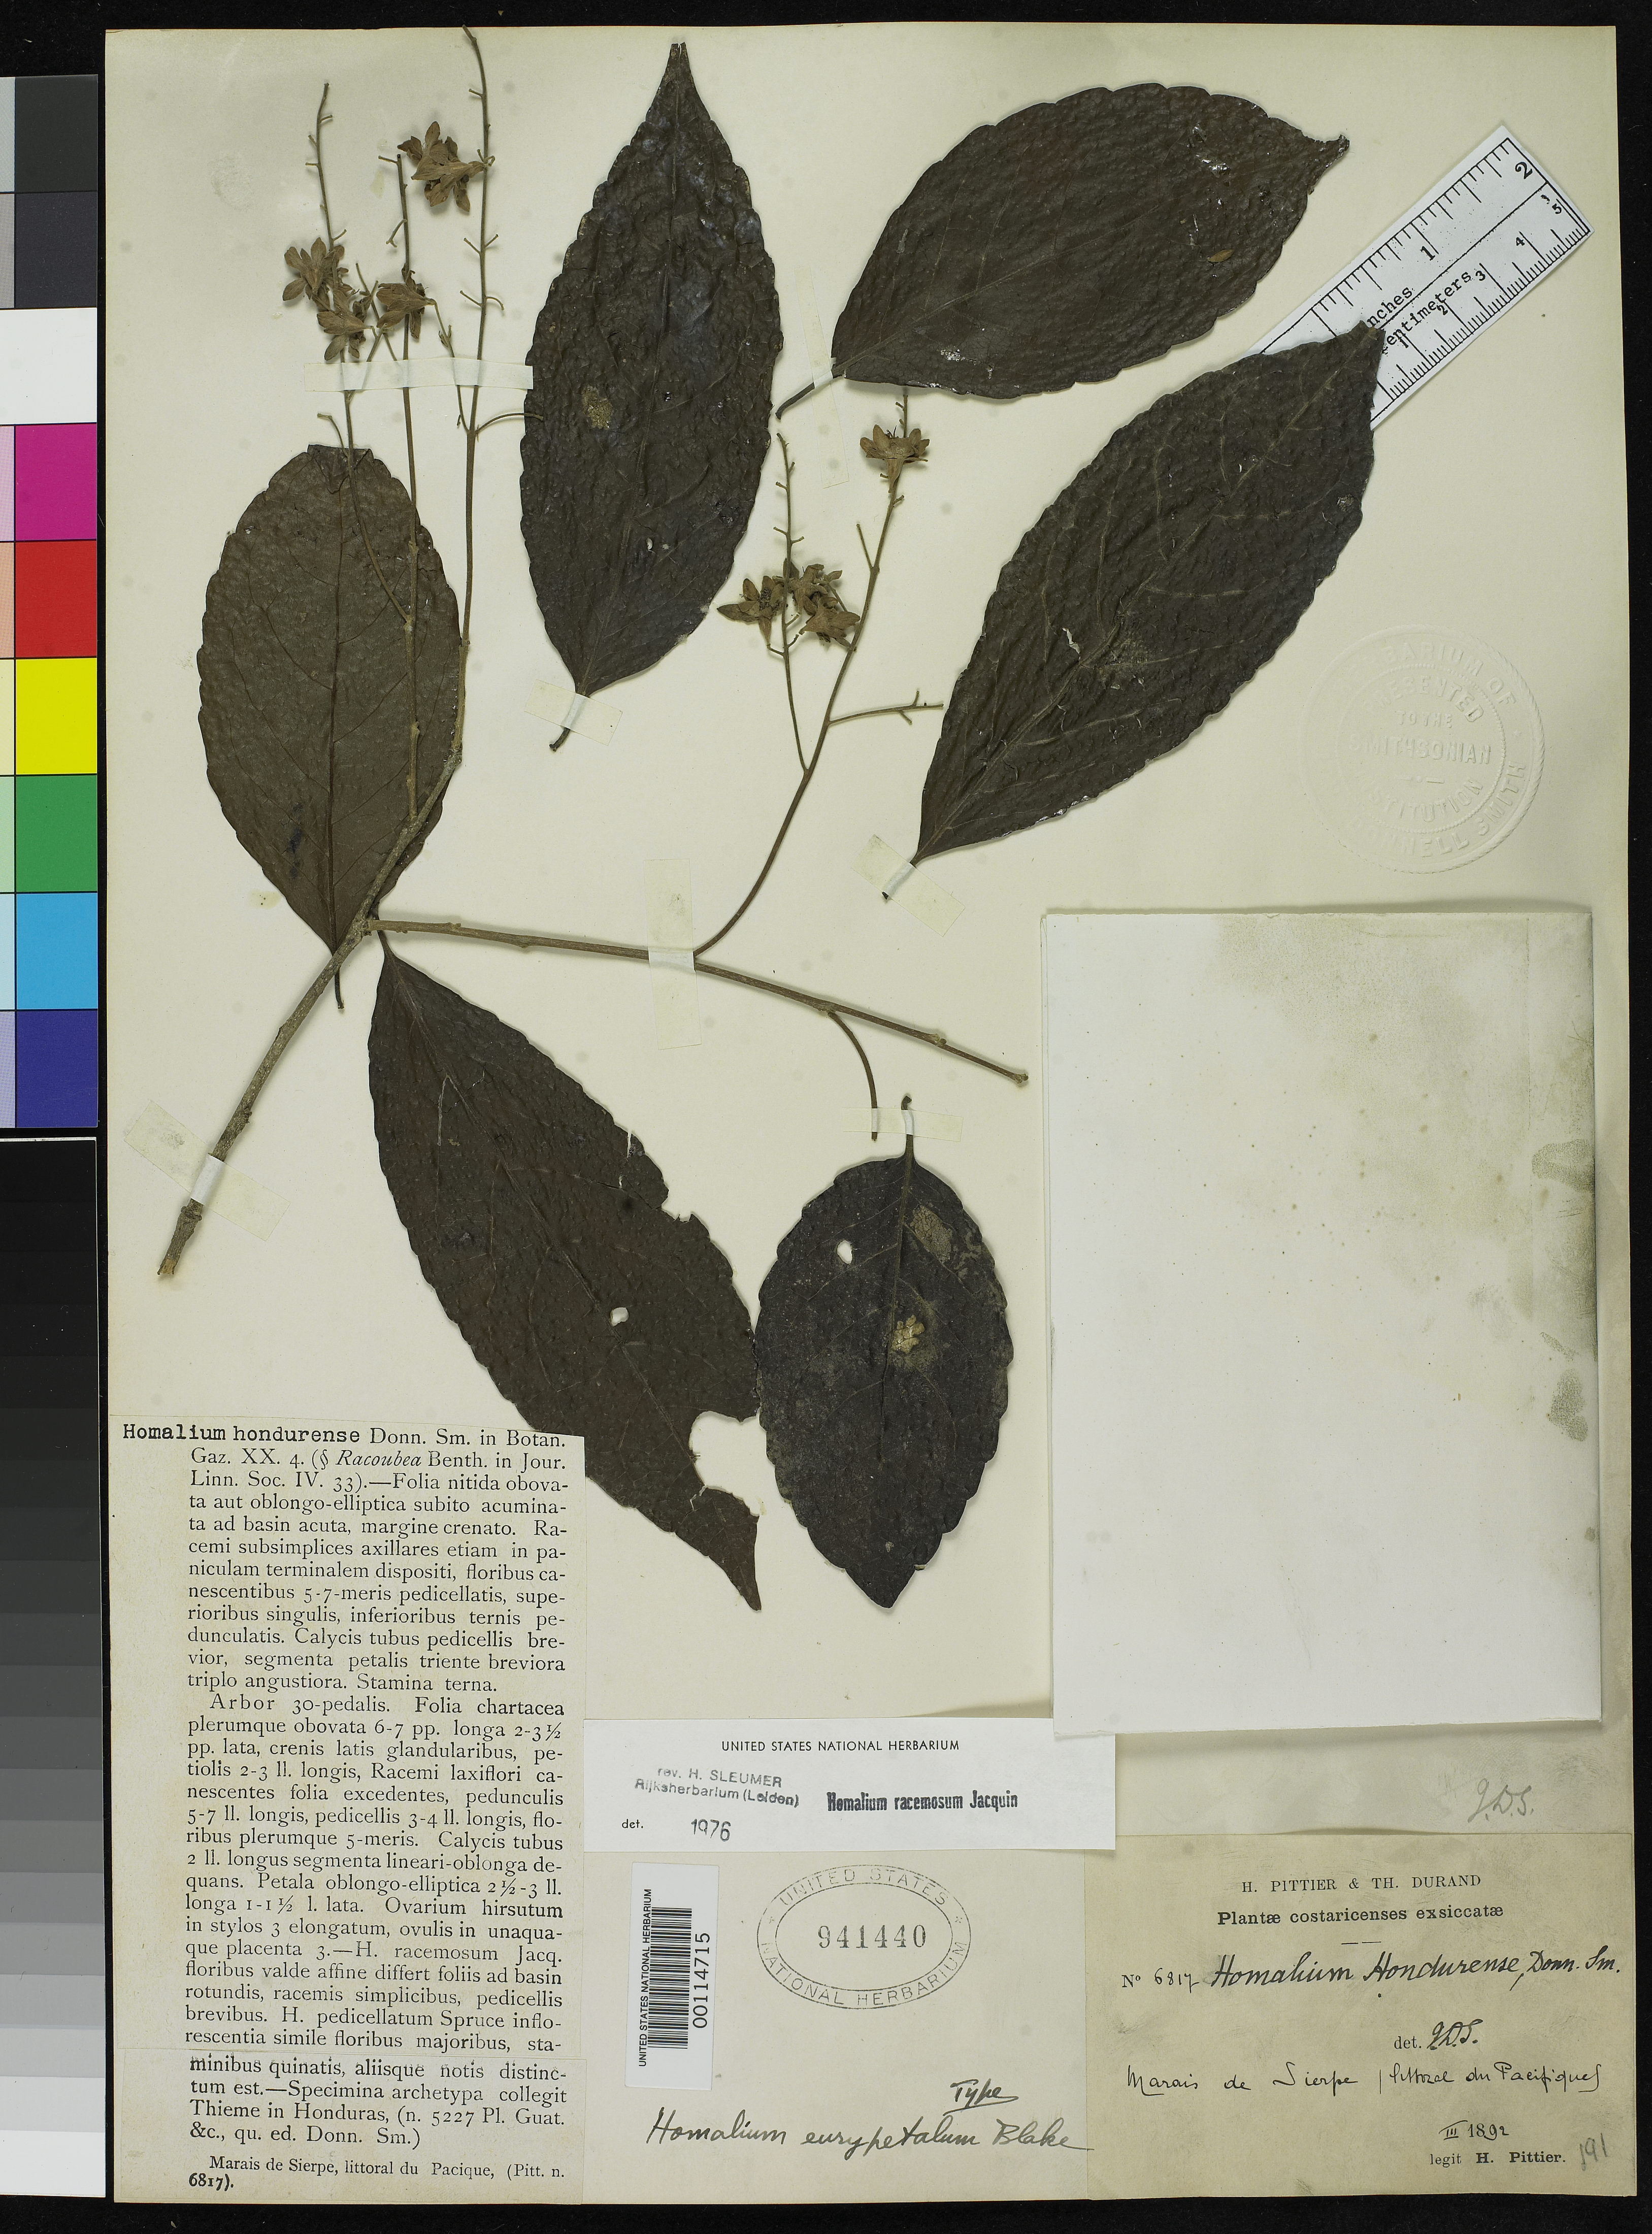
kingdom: Plantae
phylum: Tracheophyta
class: Magnoliopsida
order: Malpighiales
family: Salicaceae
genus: Homalium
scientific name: Homalium eurypetalum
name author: S.F. Blake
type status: Holotype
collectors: H. F. Pittier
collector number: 6817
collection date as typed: Mar 1892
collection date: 1892-03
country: Costa Rica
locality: Sierpe Swamp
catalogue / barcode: US 941440